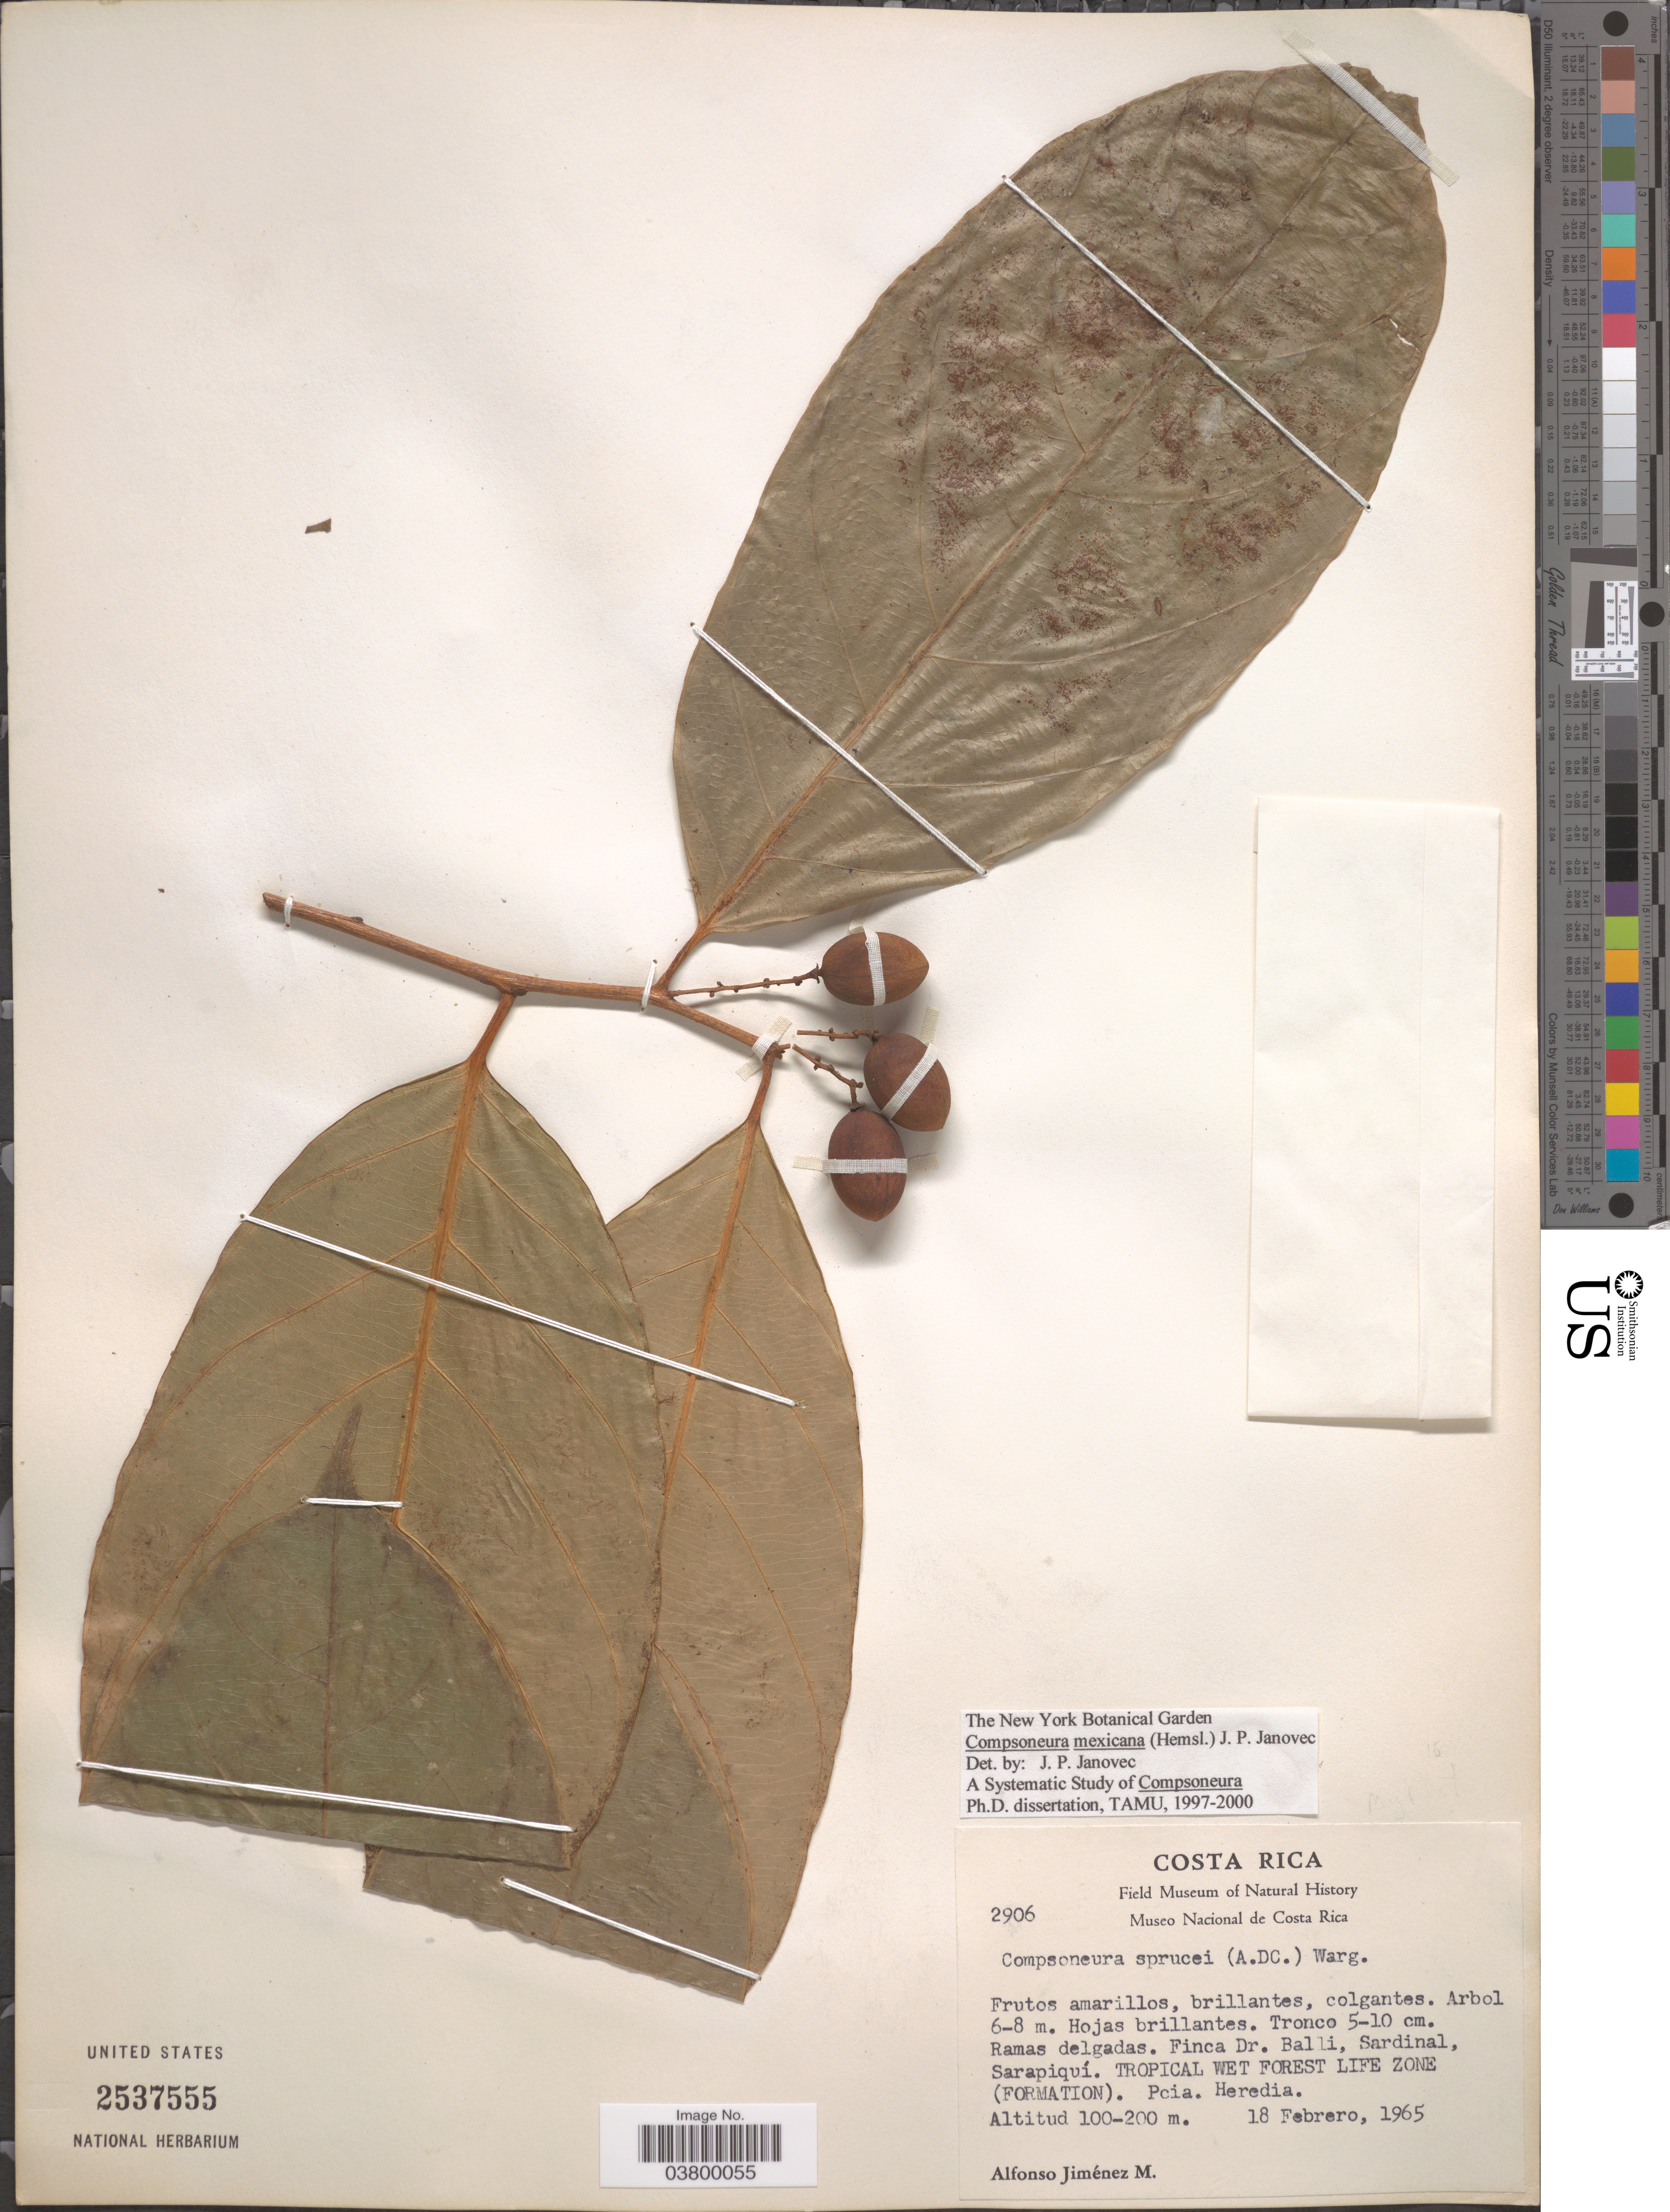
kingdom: Plantae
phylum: Tracheophyta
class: Magnoliopsida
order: Magnoliales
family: Myristicaceae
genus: Compsoneura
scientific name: Compsoneura sprucei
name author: (A. DC.) Warb.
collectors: A. Jimenez M.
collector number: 2906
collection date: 1965-02-18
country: Costa Rica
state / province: Heredia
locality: Finca Dr. Balli, Sardinal, Sarapiquí. Tropical Wet Forest Life Zone (Formation).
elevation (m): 100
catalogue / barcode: US 2537555